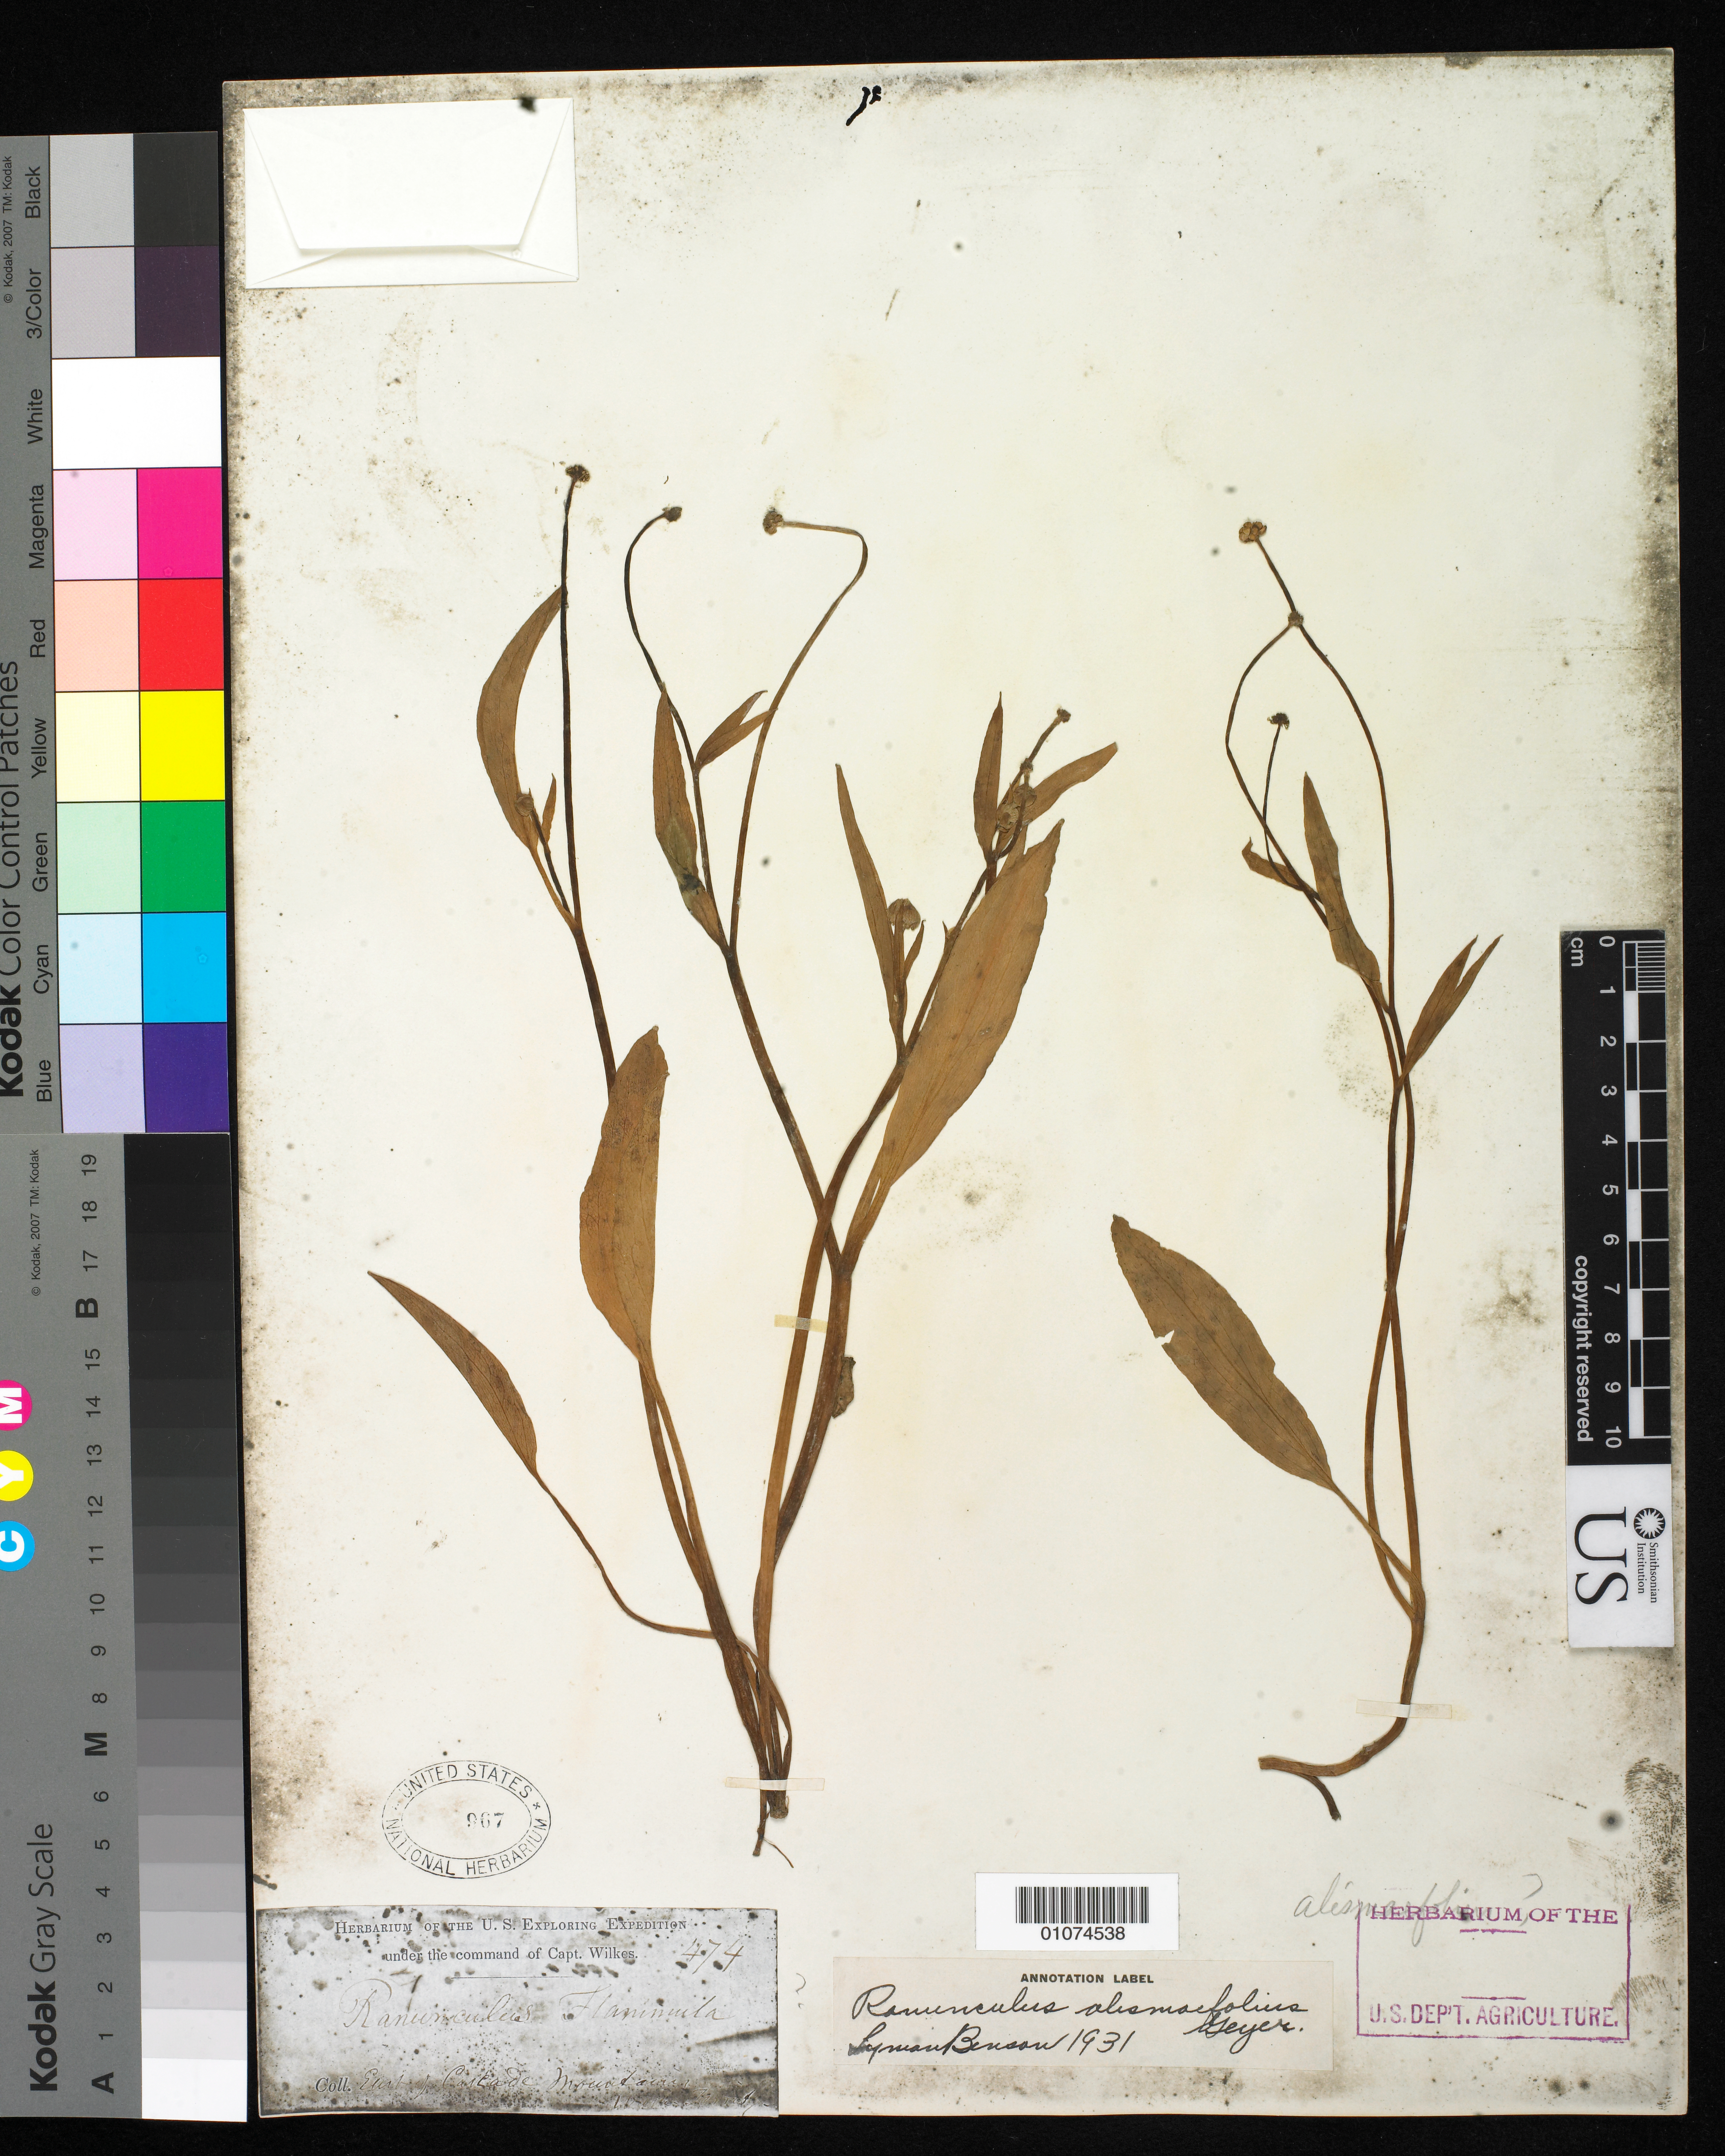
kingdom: Plantae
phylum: Tracheophyta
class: Magnoliopsida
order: Ranunculales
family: Ranunculaceae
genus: Ranunculus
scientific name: Ranunculus alismifolius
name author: Geyer ex Benth.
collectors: Wilkes Explor. Exped.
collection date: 1838/1842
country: United States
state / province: Oregon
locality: East of Cascade Mountains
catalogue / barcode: US 967